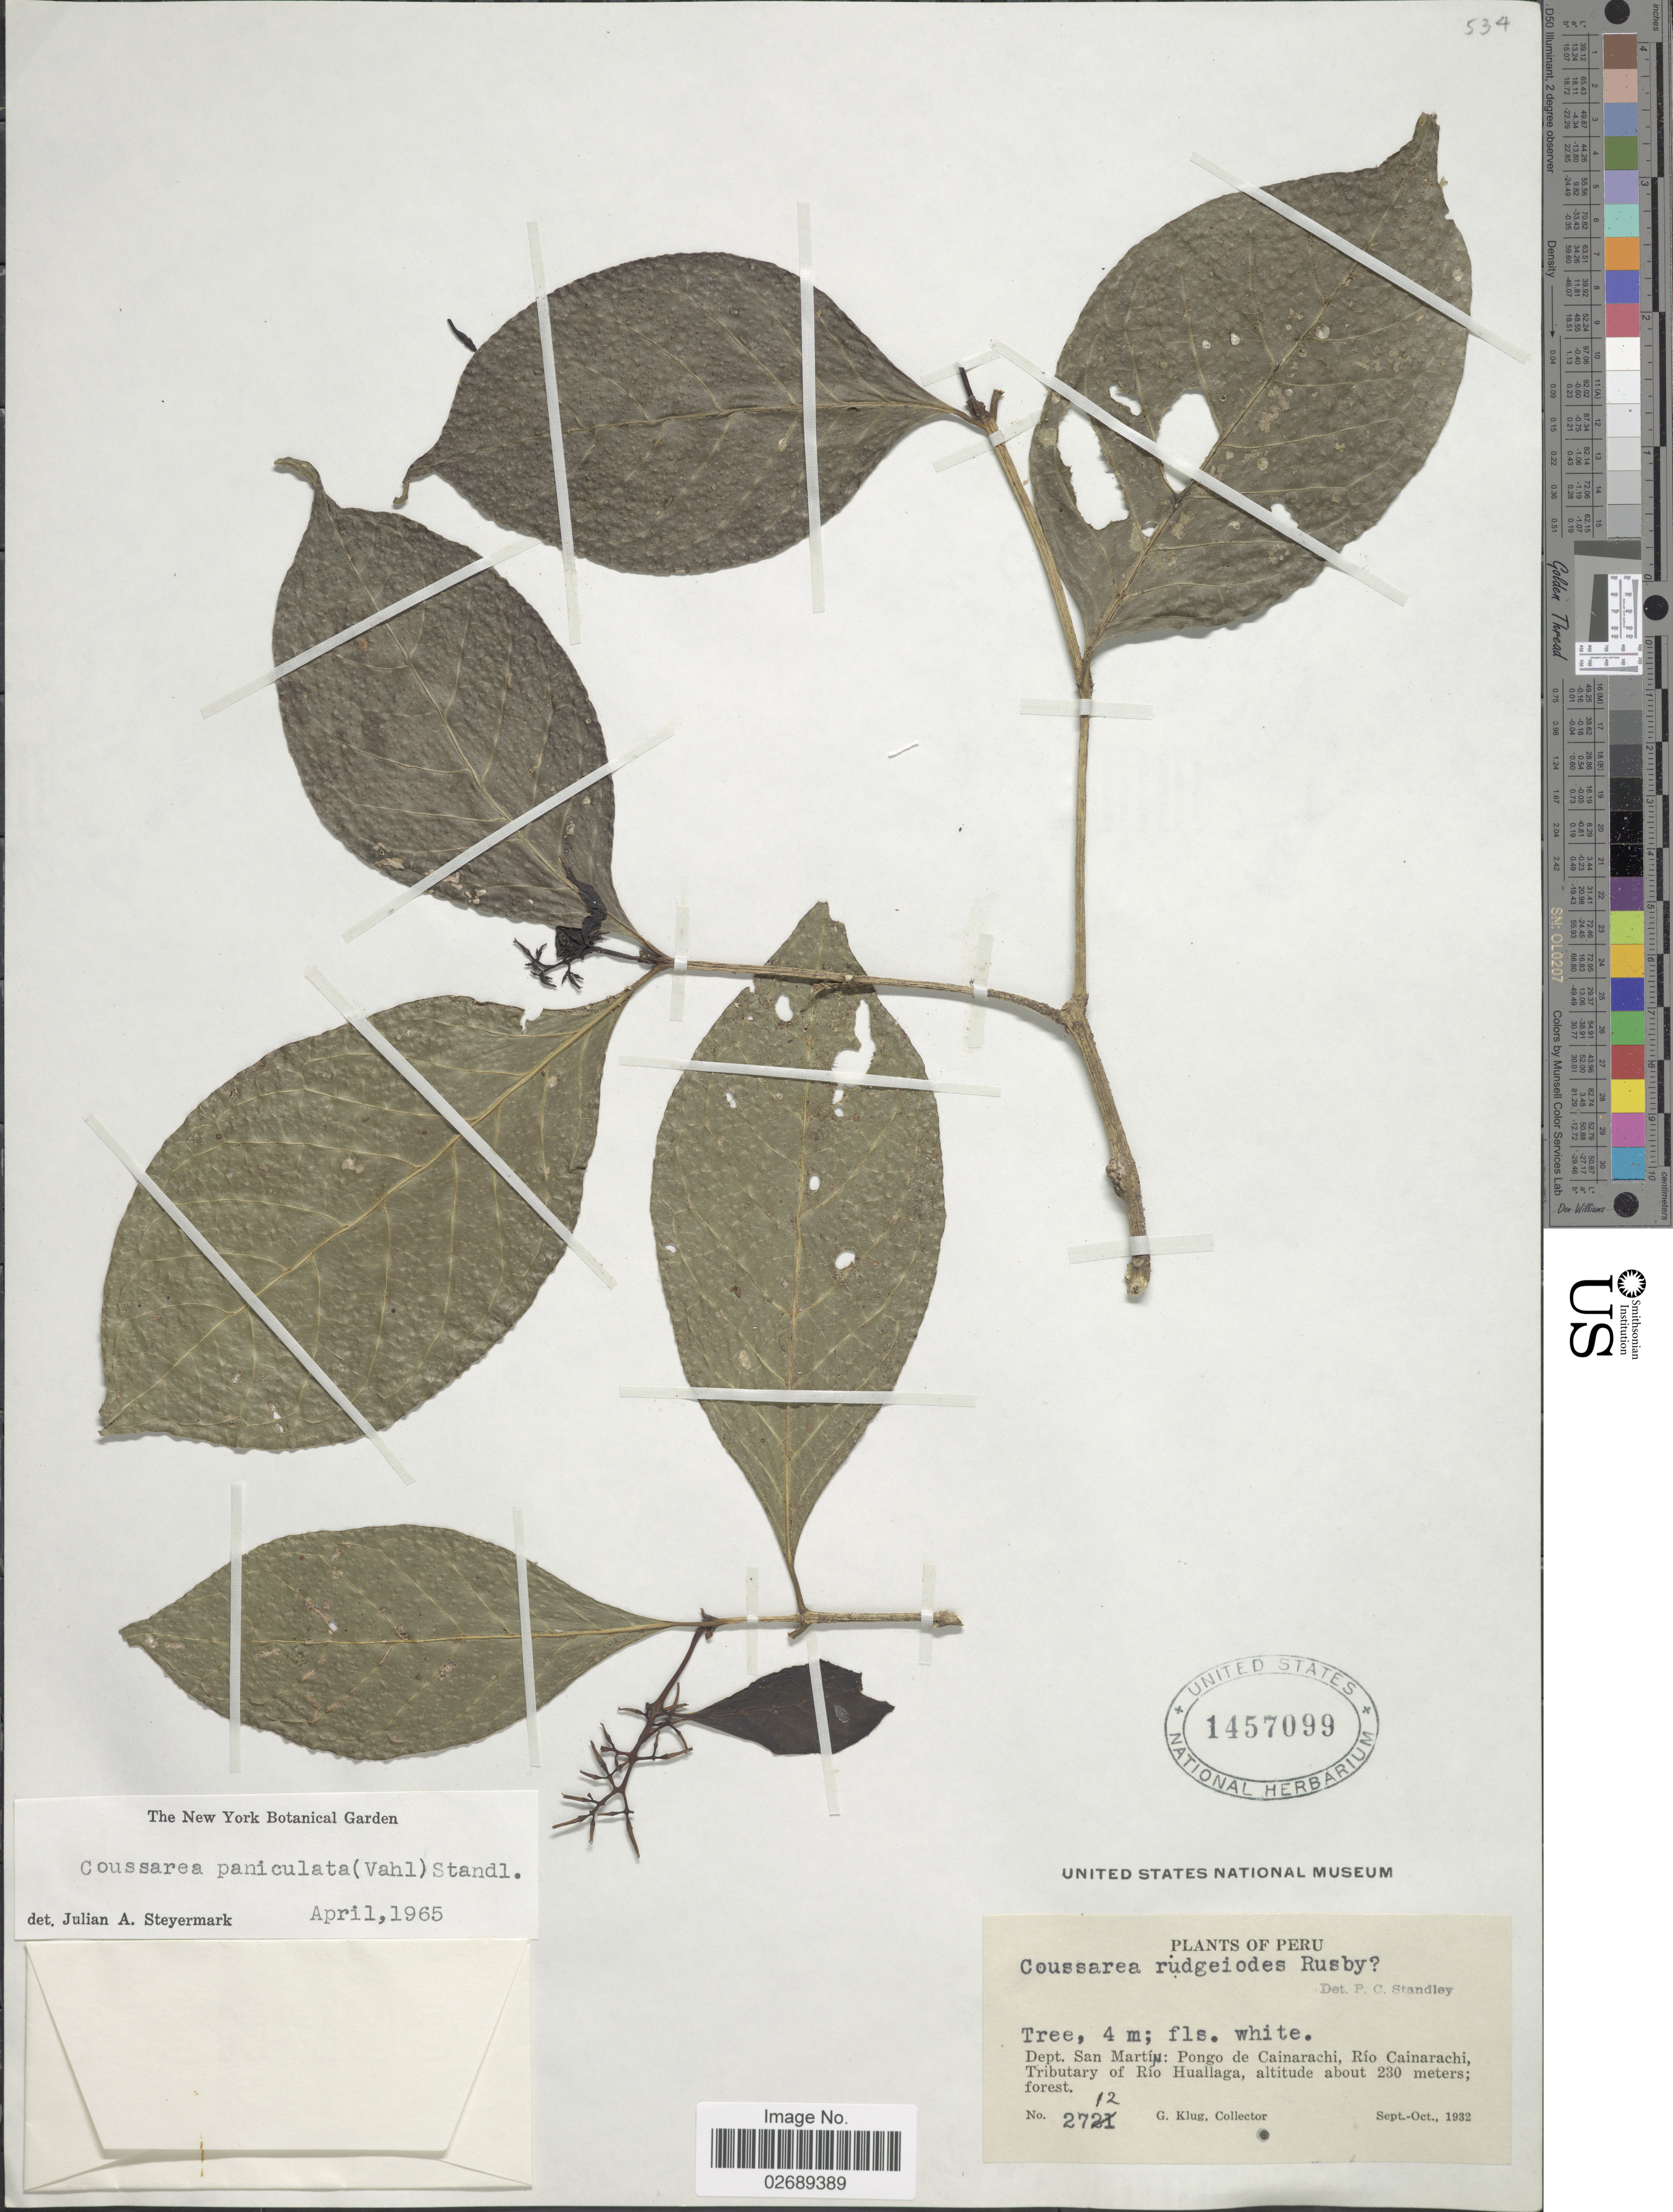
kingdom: Plantae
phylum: Tracheophyta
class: Magnoliopsida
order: Gentianales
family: Rubiaceae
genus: Coussarea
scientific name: Coussarea paniculata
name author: (Vahl) Standl.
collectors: G. Klug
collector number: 2712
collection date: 1932-09/1932-10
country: Peru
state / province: San Martín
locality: Dept. San Martin: Pongo de Cainarachi, Rio Cainarachi, Tributary of Rio Huallaga.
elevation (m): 230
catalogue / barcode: US 1457099